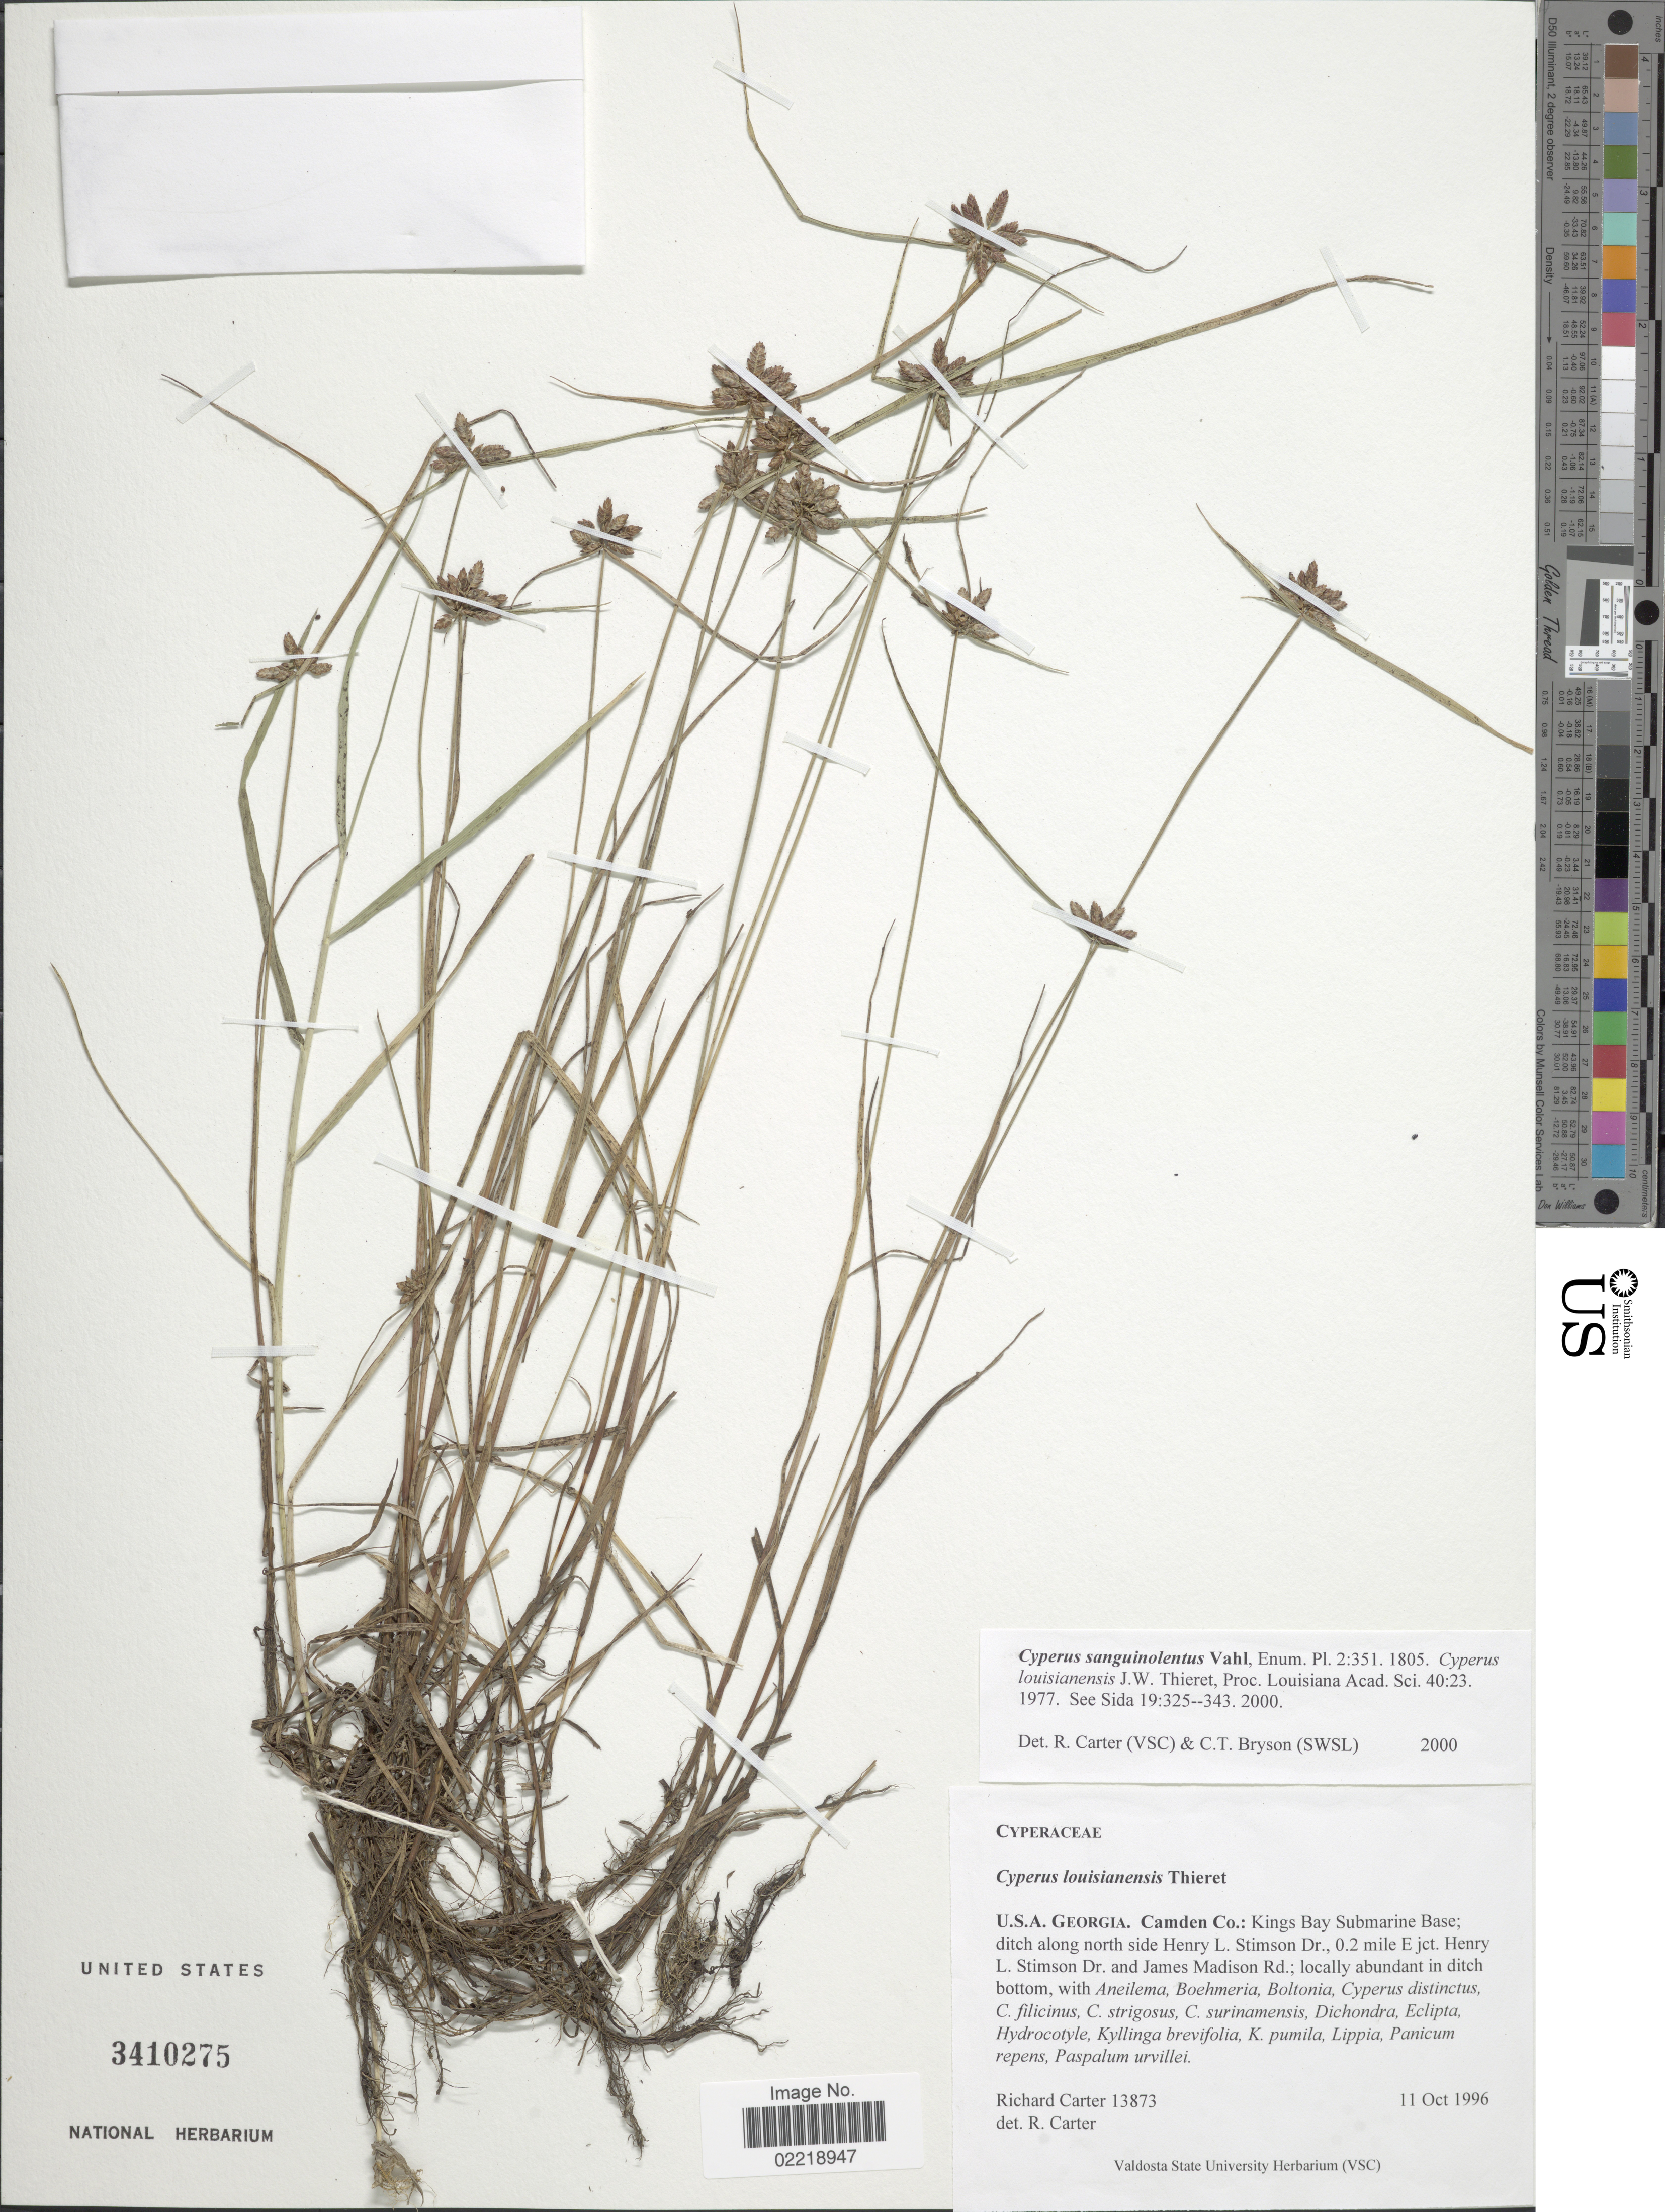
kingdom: Plantae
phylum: Tracheophyta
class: Liliopsida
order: Poales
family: Cyperaceae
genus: Cyperus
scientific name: Cyperus sanguinolentus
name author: Vahl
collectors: R. Carter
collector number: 13873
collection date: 1996-10-11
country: United States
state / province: Georgia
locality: Camden Co: Kings Bay Submarine Base; ditch along north side Henry L. Stimson Dr., 0.2 mile E jct. henry L. Stimson Dr and James Madison Rd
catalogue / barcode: US 3410275